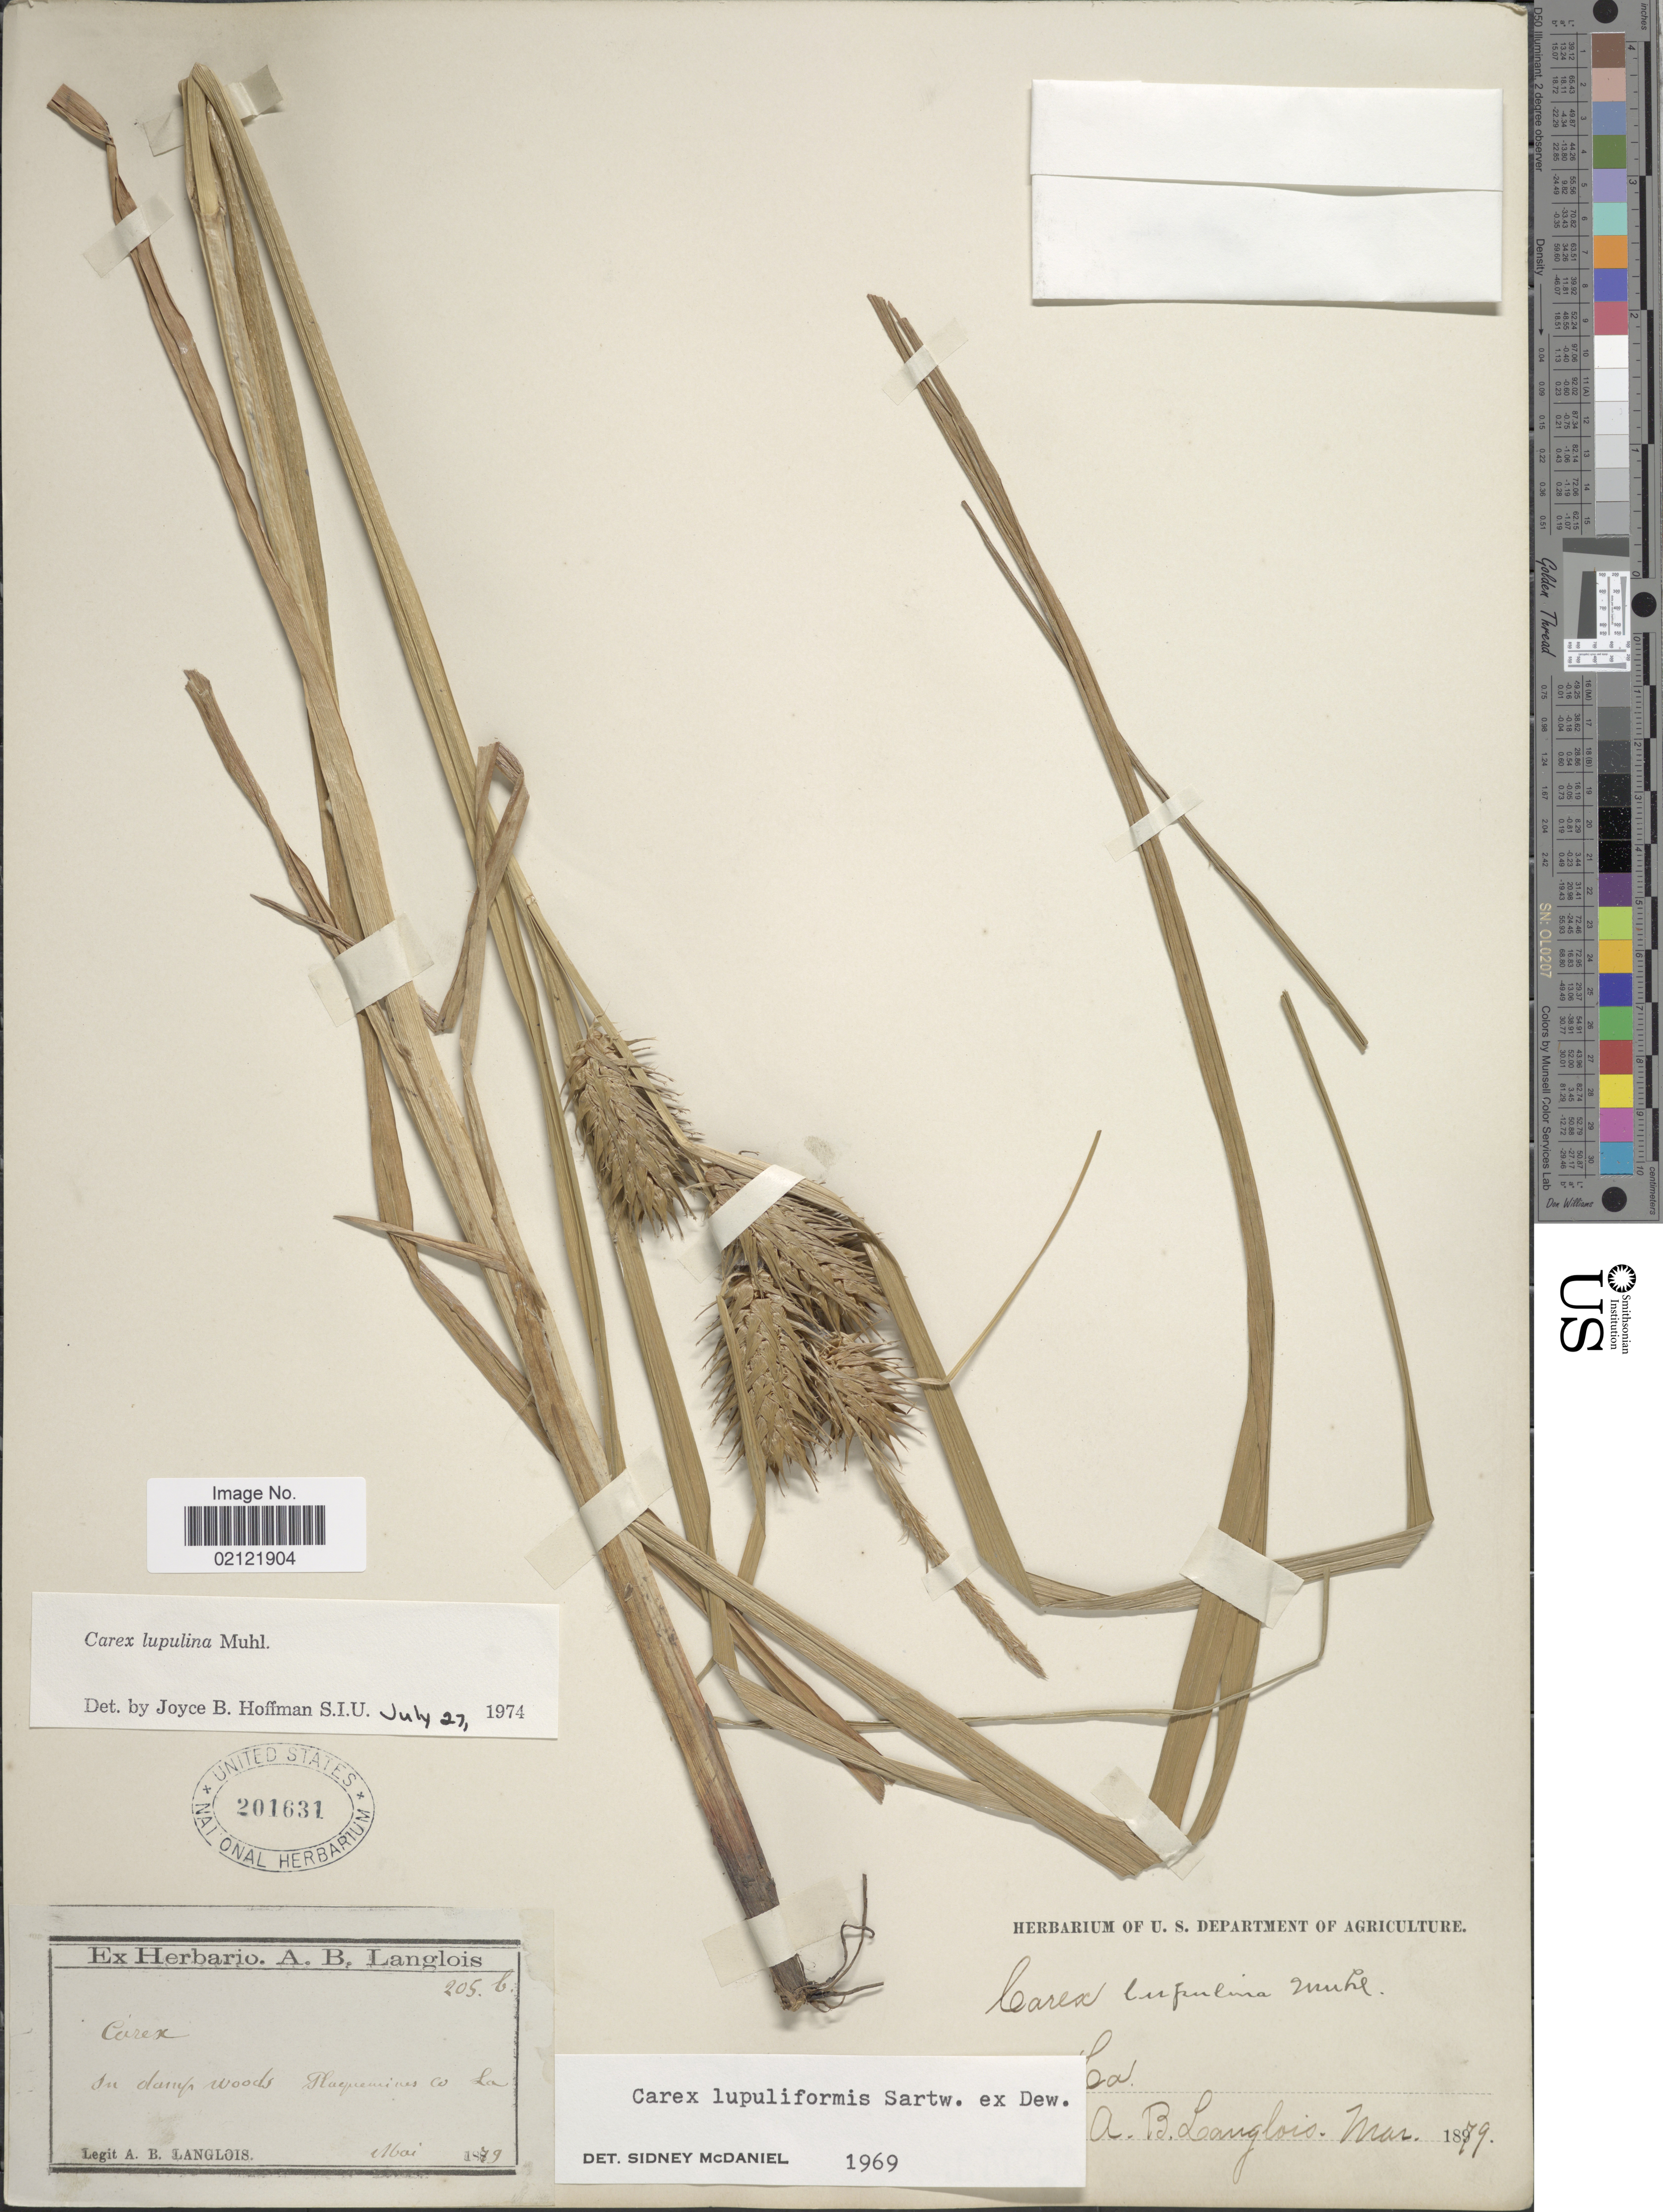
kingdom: Plantae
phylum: Tracheophyta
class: Liliopsida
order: Poales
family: Cyperaceae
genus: Carex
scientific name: Carex lupulina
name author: Muhl. ex Willd.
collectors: A. Langlois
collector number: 205b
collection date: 1879-05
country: United States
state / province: Louisiana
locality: In damp woods Placquemines Co.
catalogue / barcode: US 201631